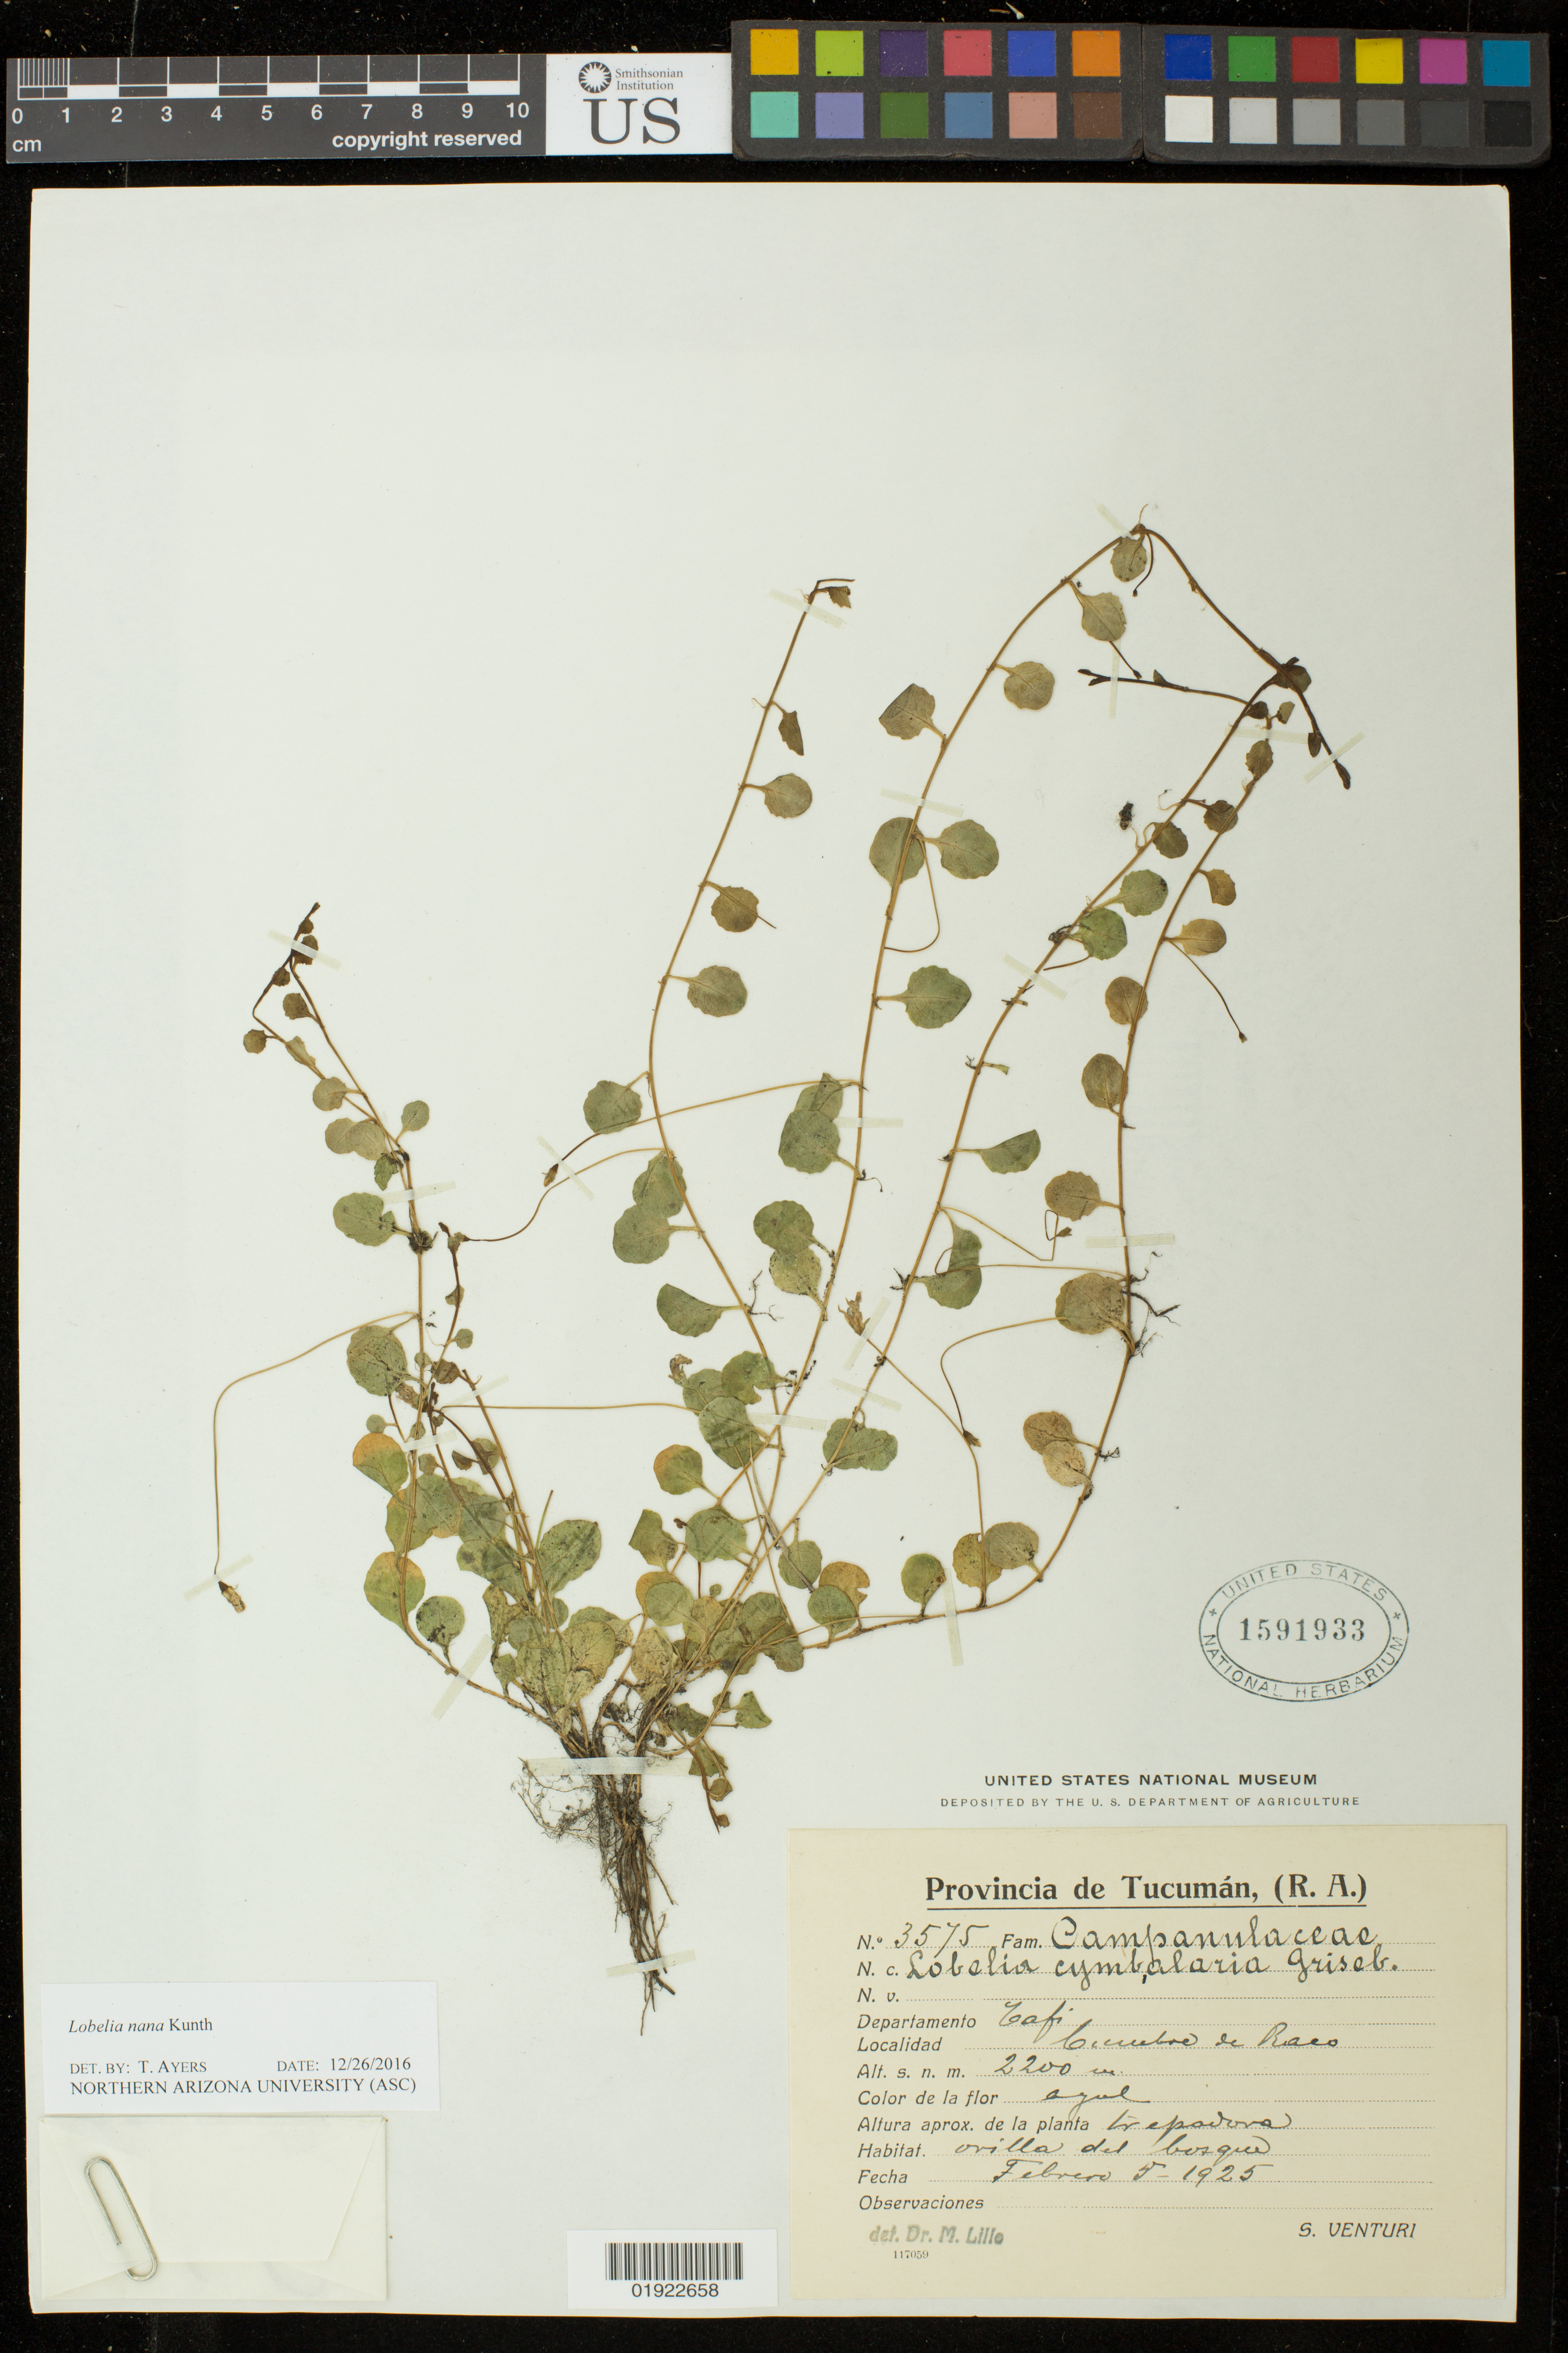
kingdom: Plantae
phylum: Tracheophyta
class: Magnoliopsida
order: Asterales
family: Campanulaceae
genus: Lobelia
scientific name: Lobelia nana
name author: Kunth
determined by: Ayers, Tina J.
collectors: S. Venturi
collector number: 3575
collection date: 1925-02-05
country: Argentina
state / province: Tucuman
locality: Gafi. Cumbre de Raco.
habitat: Orilla del bosque.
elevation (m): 2200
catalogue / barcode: US 1591933